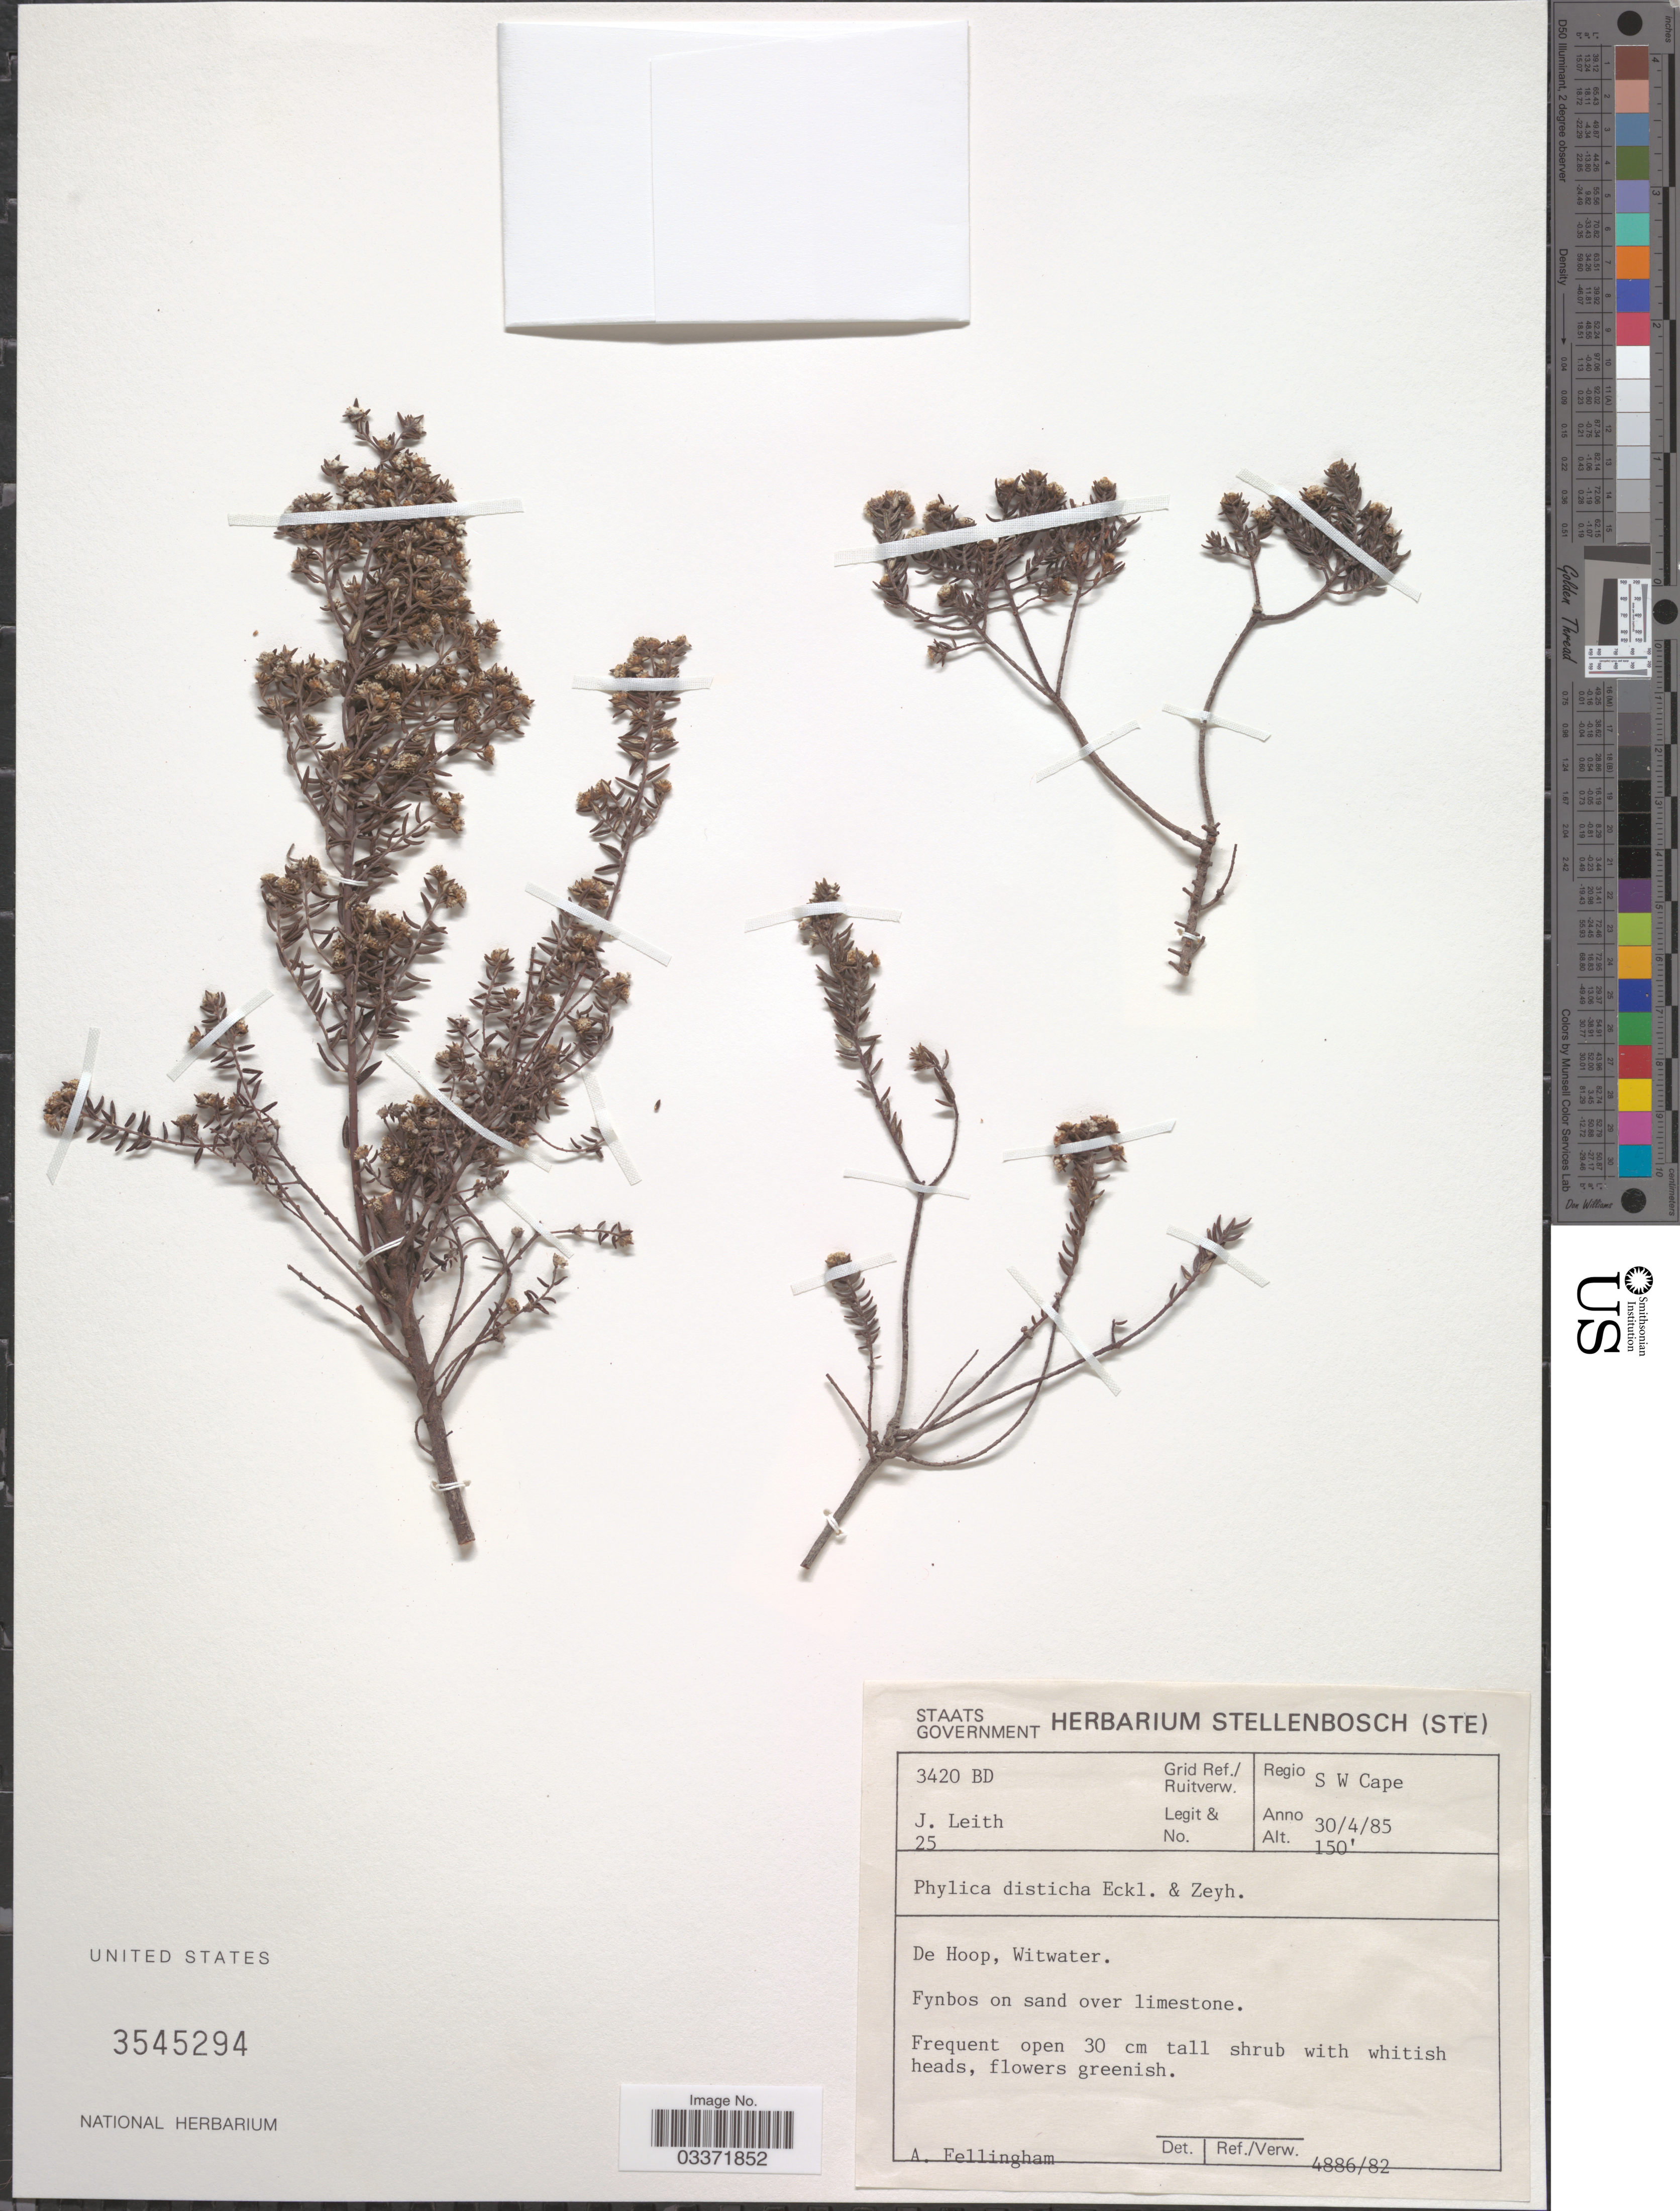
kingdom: Plantae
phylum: Tracheophyta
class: Magnoliopsida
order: Rosales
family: Rhamnaceae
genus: Phylica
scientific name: Phylica disticha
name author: Eckl. & Zeyh.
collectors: J. Leith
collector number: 25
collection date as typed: Transcribed d/m/y: 30/4/85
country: South Africa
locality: Grid Ref./Ruitverw. 3420 BD, Regio SW Cape, De Hoop, Witwater.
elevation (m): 46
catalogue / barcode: US 3545294